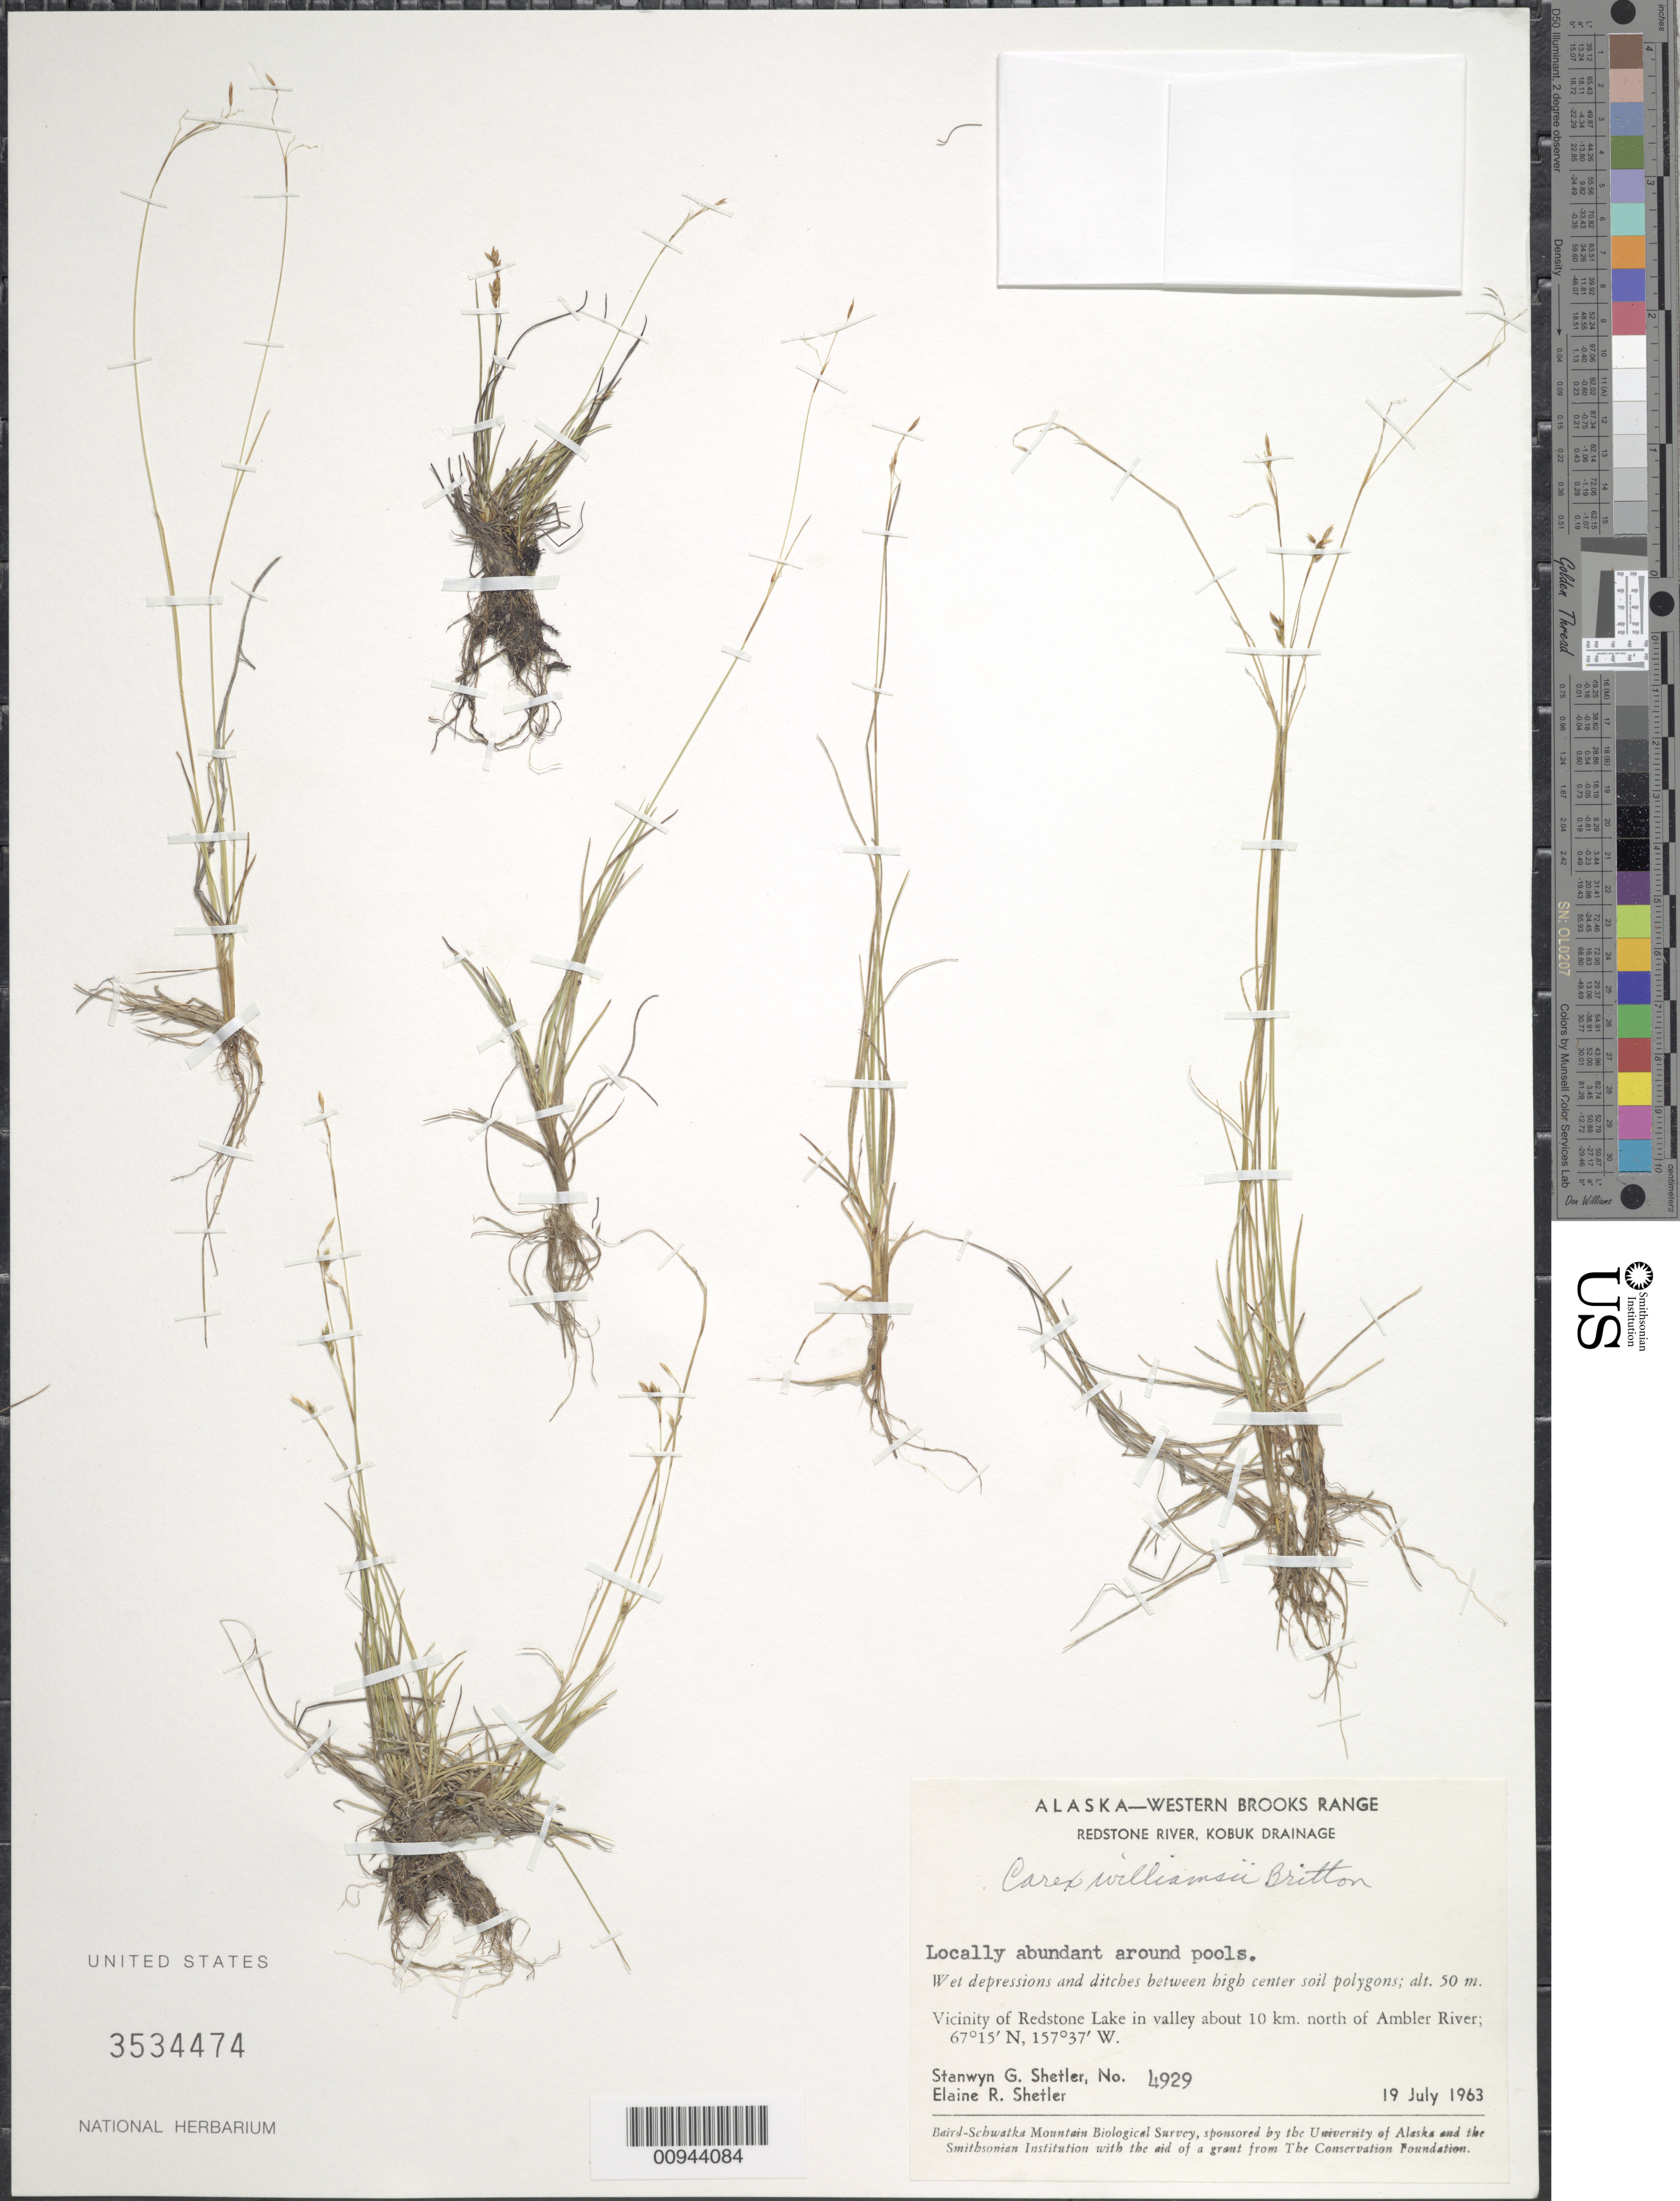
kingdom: Plantae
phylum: Tracheophyta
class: Liliopsida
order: Poales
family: Cyperaceae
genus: Carex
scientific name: Carex williamsii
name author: Britton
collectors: S. Shetler & E. R. Shetler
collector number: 4929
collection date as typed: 19 Jul 1963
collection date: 1963-07-19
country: United States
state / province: Alaska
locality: Vicinity of Redstone Lake in valley about 10 km. north of Ambler River. Western Brooks Range, Redstone River, Kobuk Drainage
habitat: Wet depressions and ditches between high center soil polygons.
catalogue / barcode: US 3534474